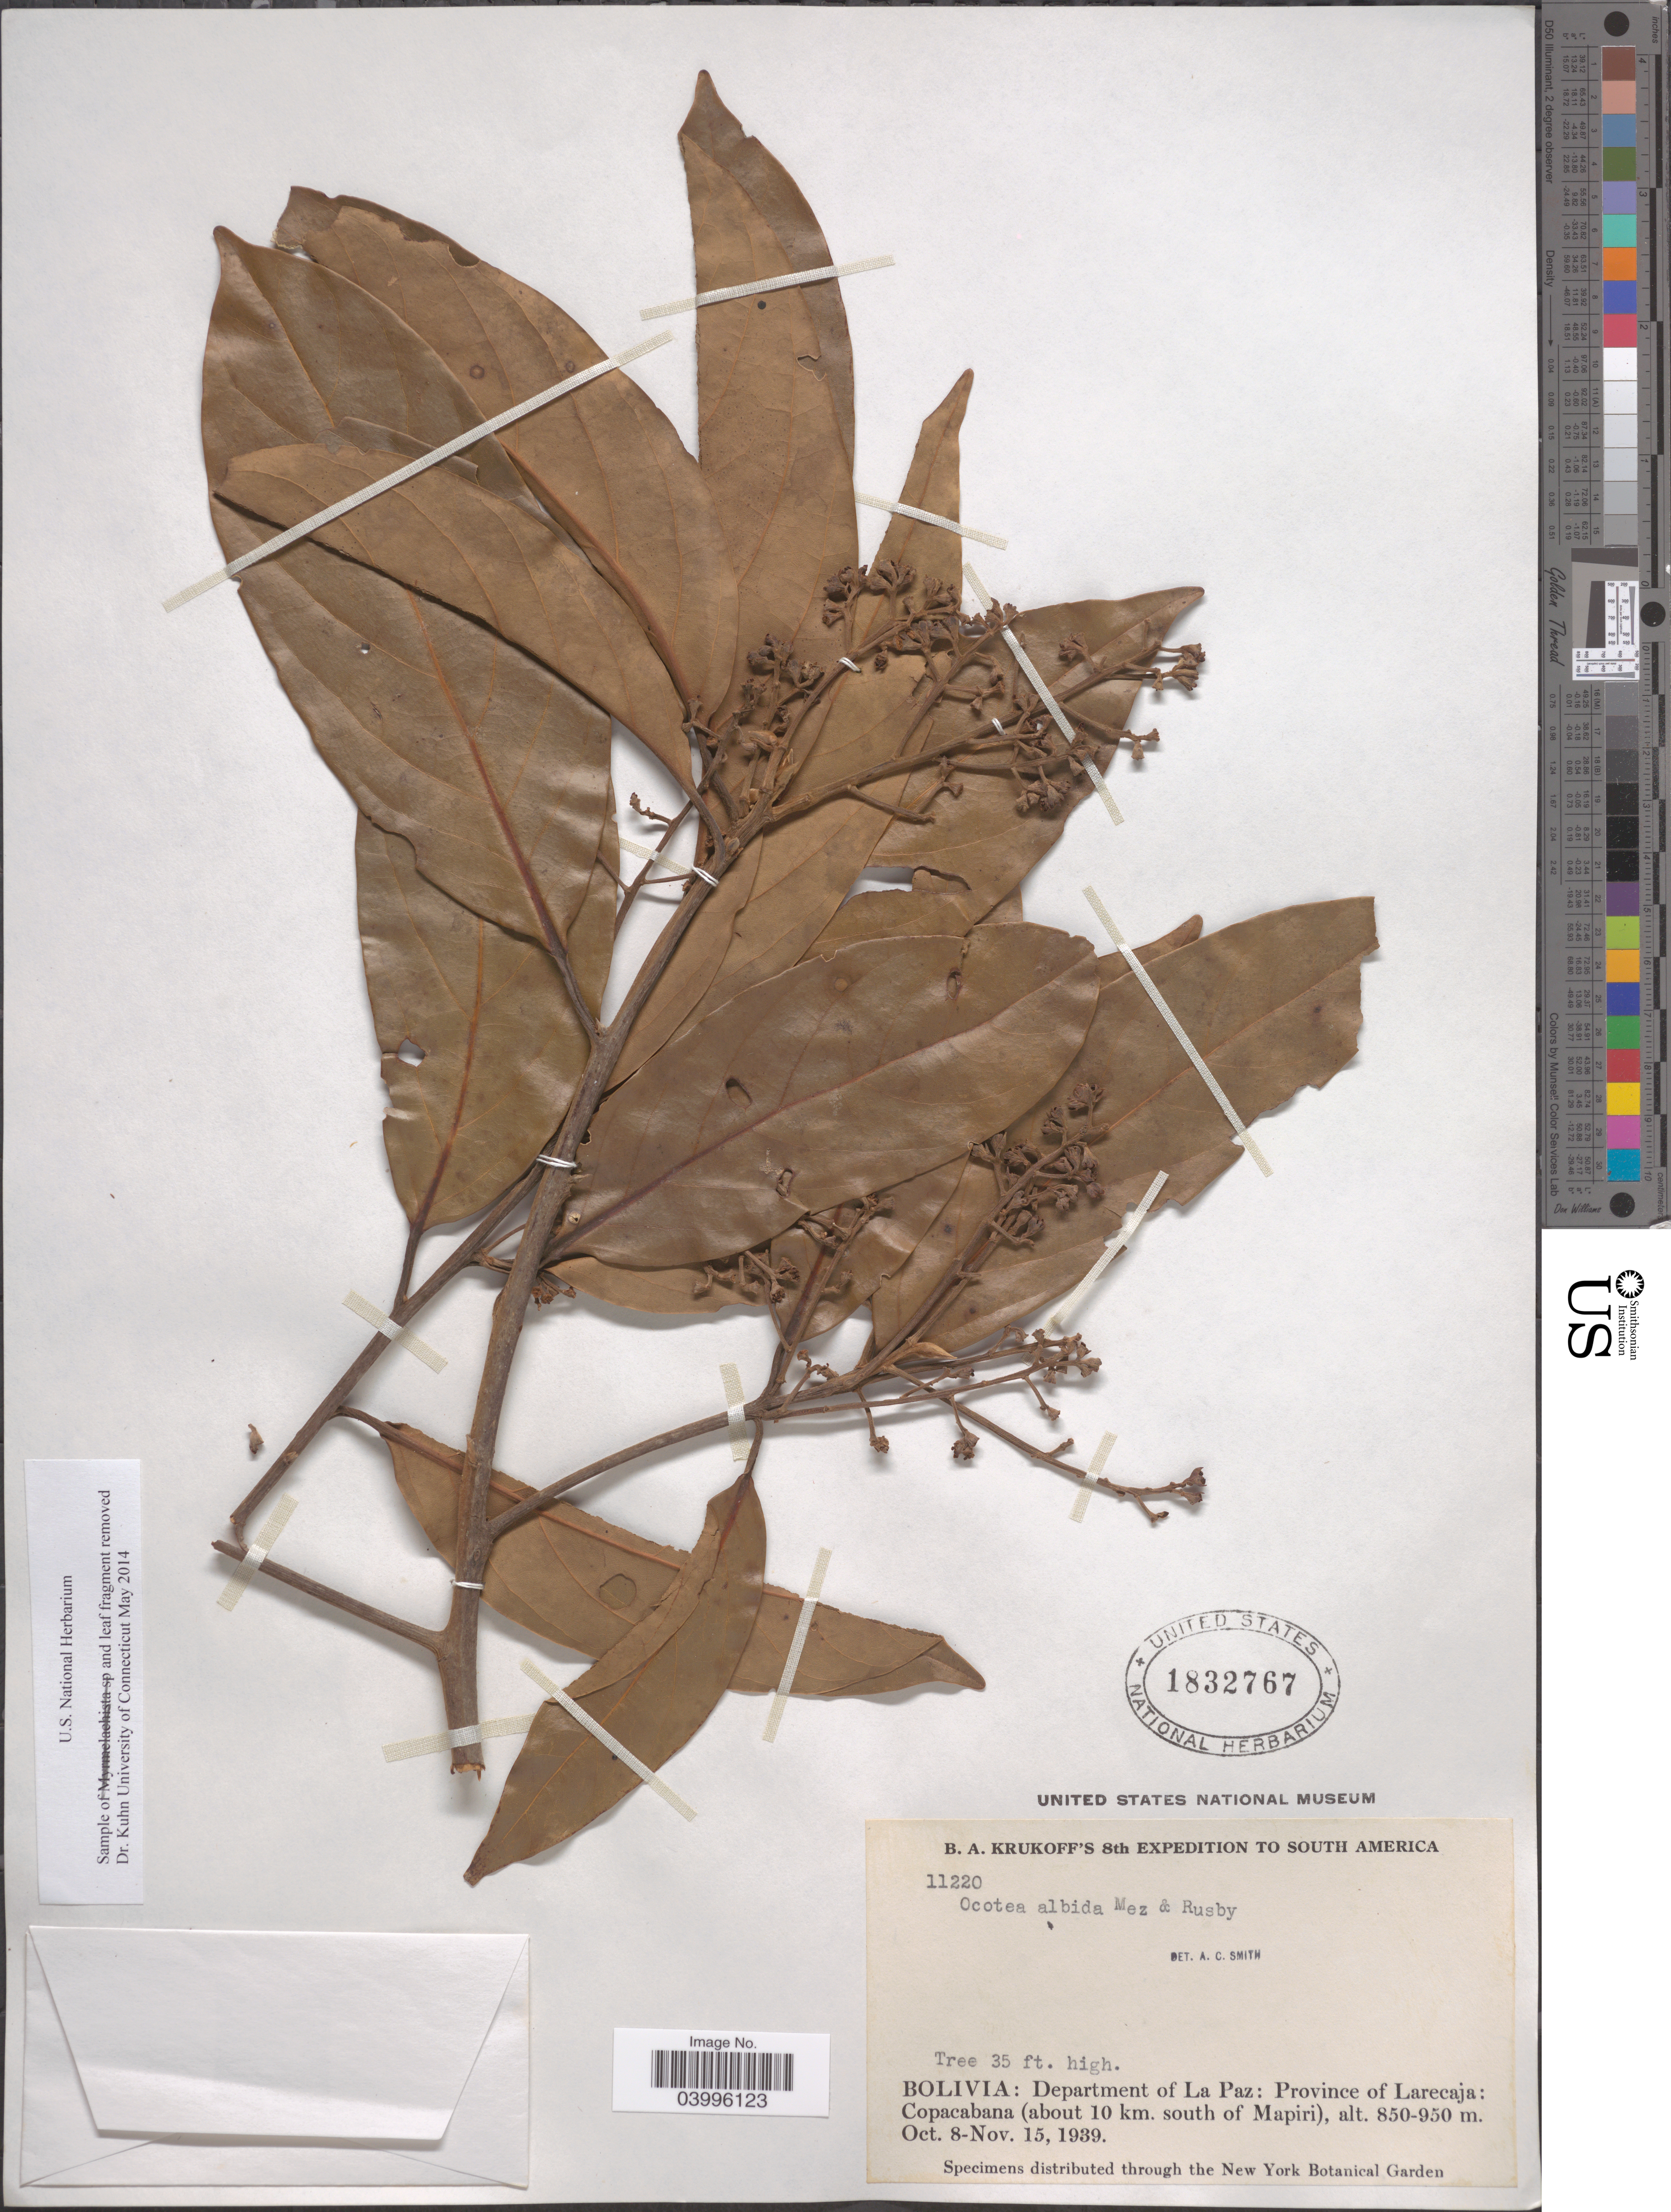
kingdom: Plantae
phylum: Tracheophyta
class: Magnoliopsida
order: Laurales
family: Lauraceae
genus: Ocotea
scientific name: Ocotea albida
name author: Mez & Rusby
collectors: B. A. Krukoff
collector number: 11220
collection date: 1939-10-08/1939-11-15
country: Bolivia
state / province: La Paz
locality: Department of La Paz: Province of Larecaja: Copacabana (about 10 km. south of Mapiri).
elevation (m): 850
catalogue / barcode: US 1832767